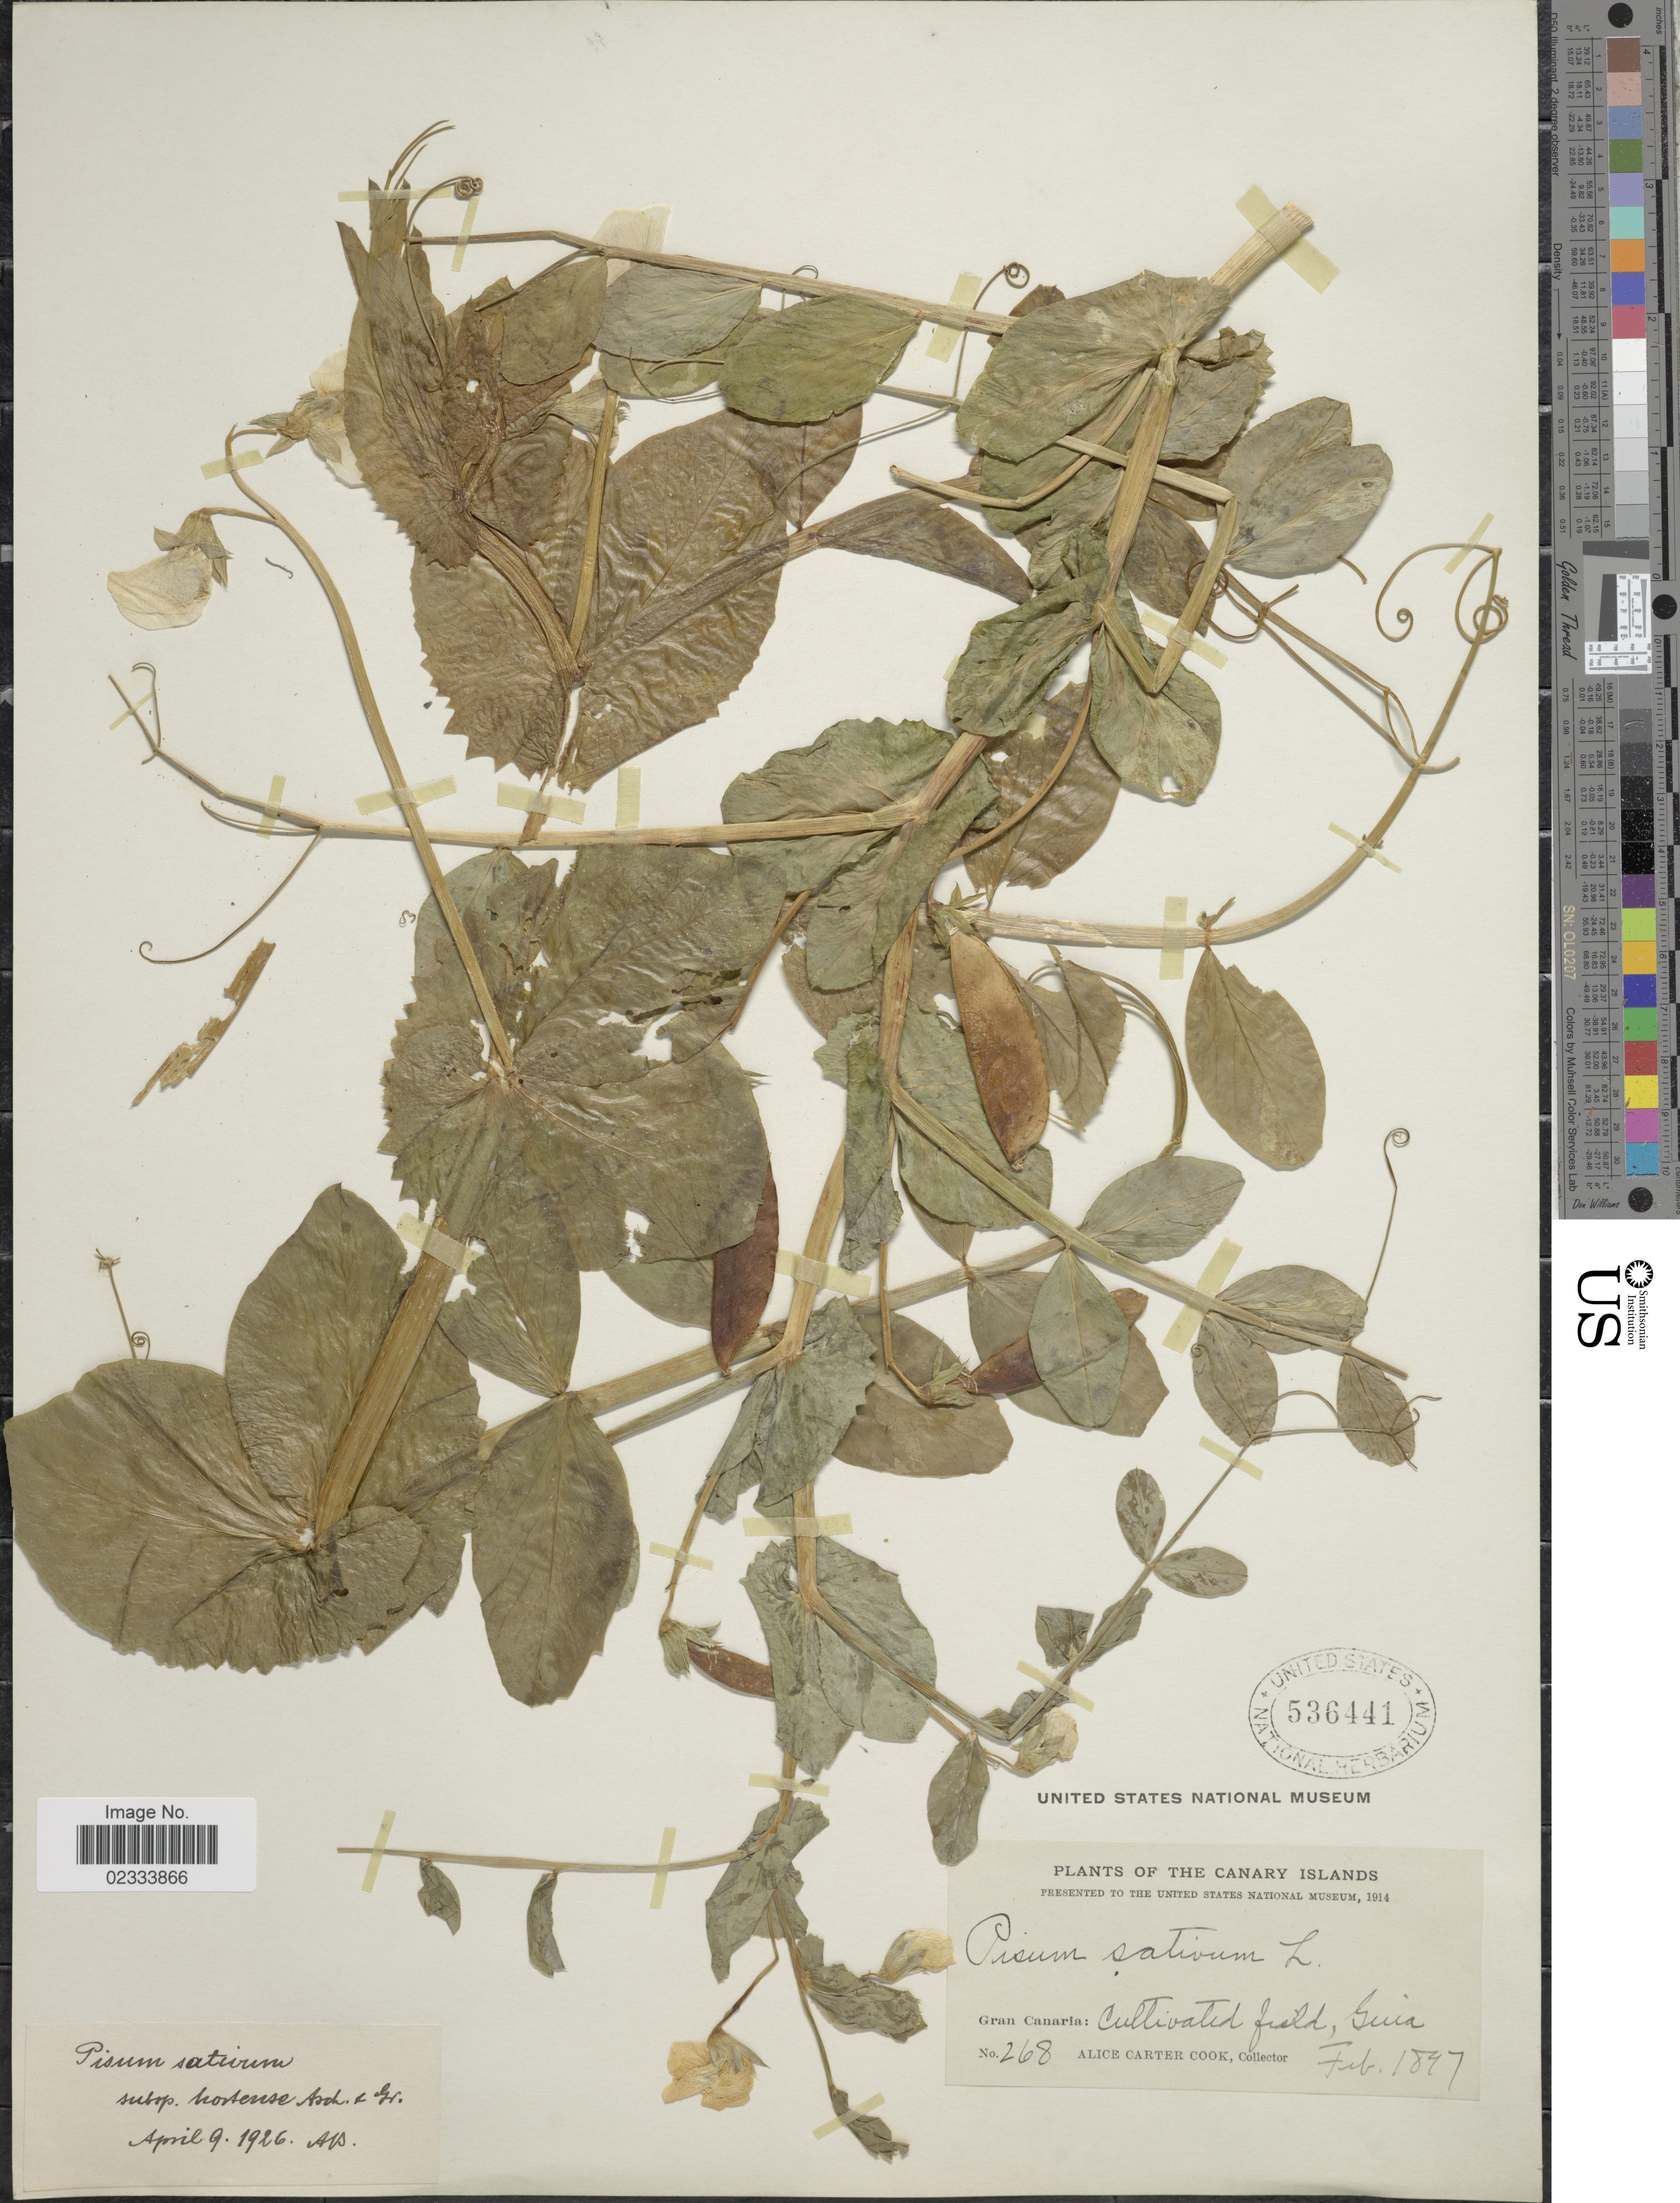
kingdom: Plantae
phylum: Tracheophyta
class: Magnoliopsida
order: Fabales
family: Fabaceae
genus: Pisum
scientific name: Pisum sativum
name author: L.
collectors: Alice C. Cook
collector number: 268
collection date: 1847-02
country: Spain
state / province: Canarias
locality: Canary Islands: Gran Canaria: field. Guia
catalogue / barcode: US 536441